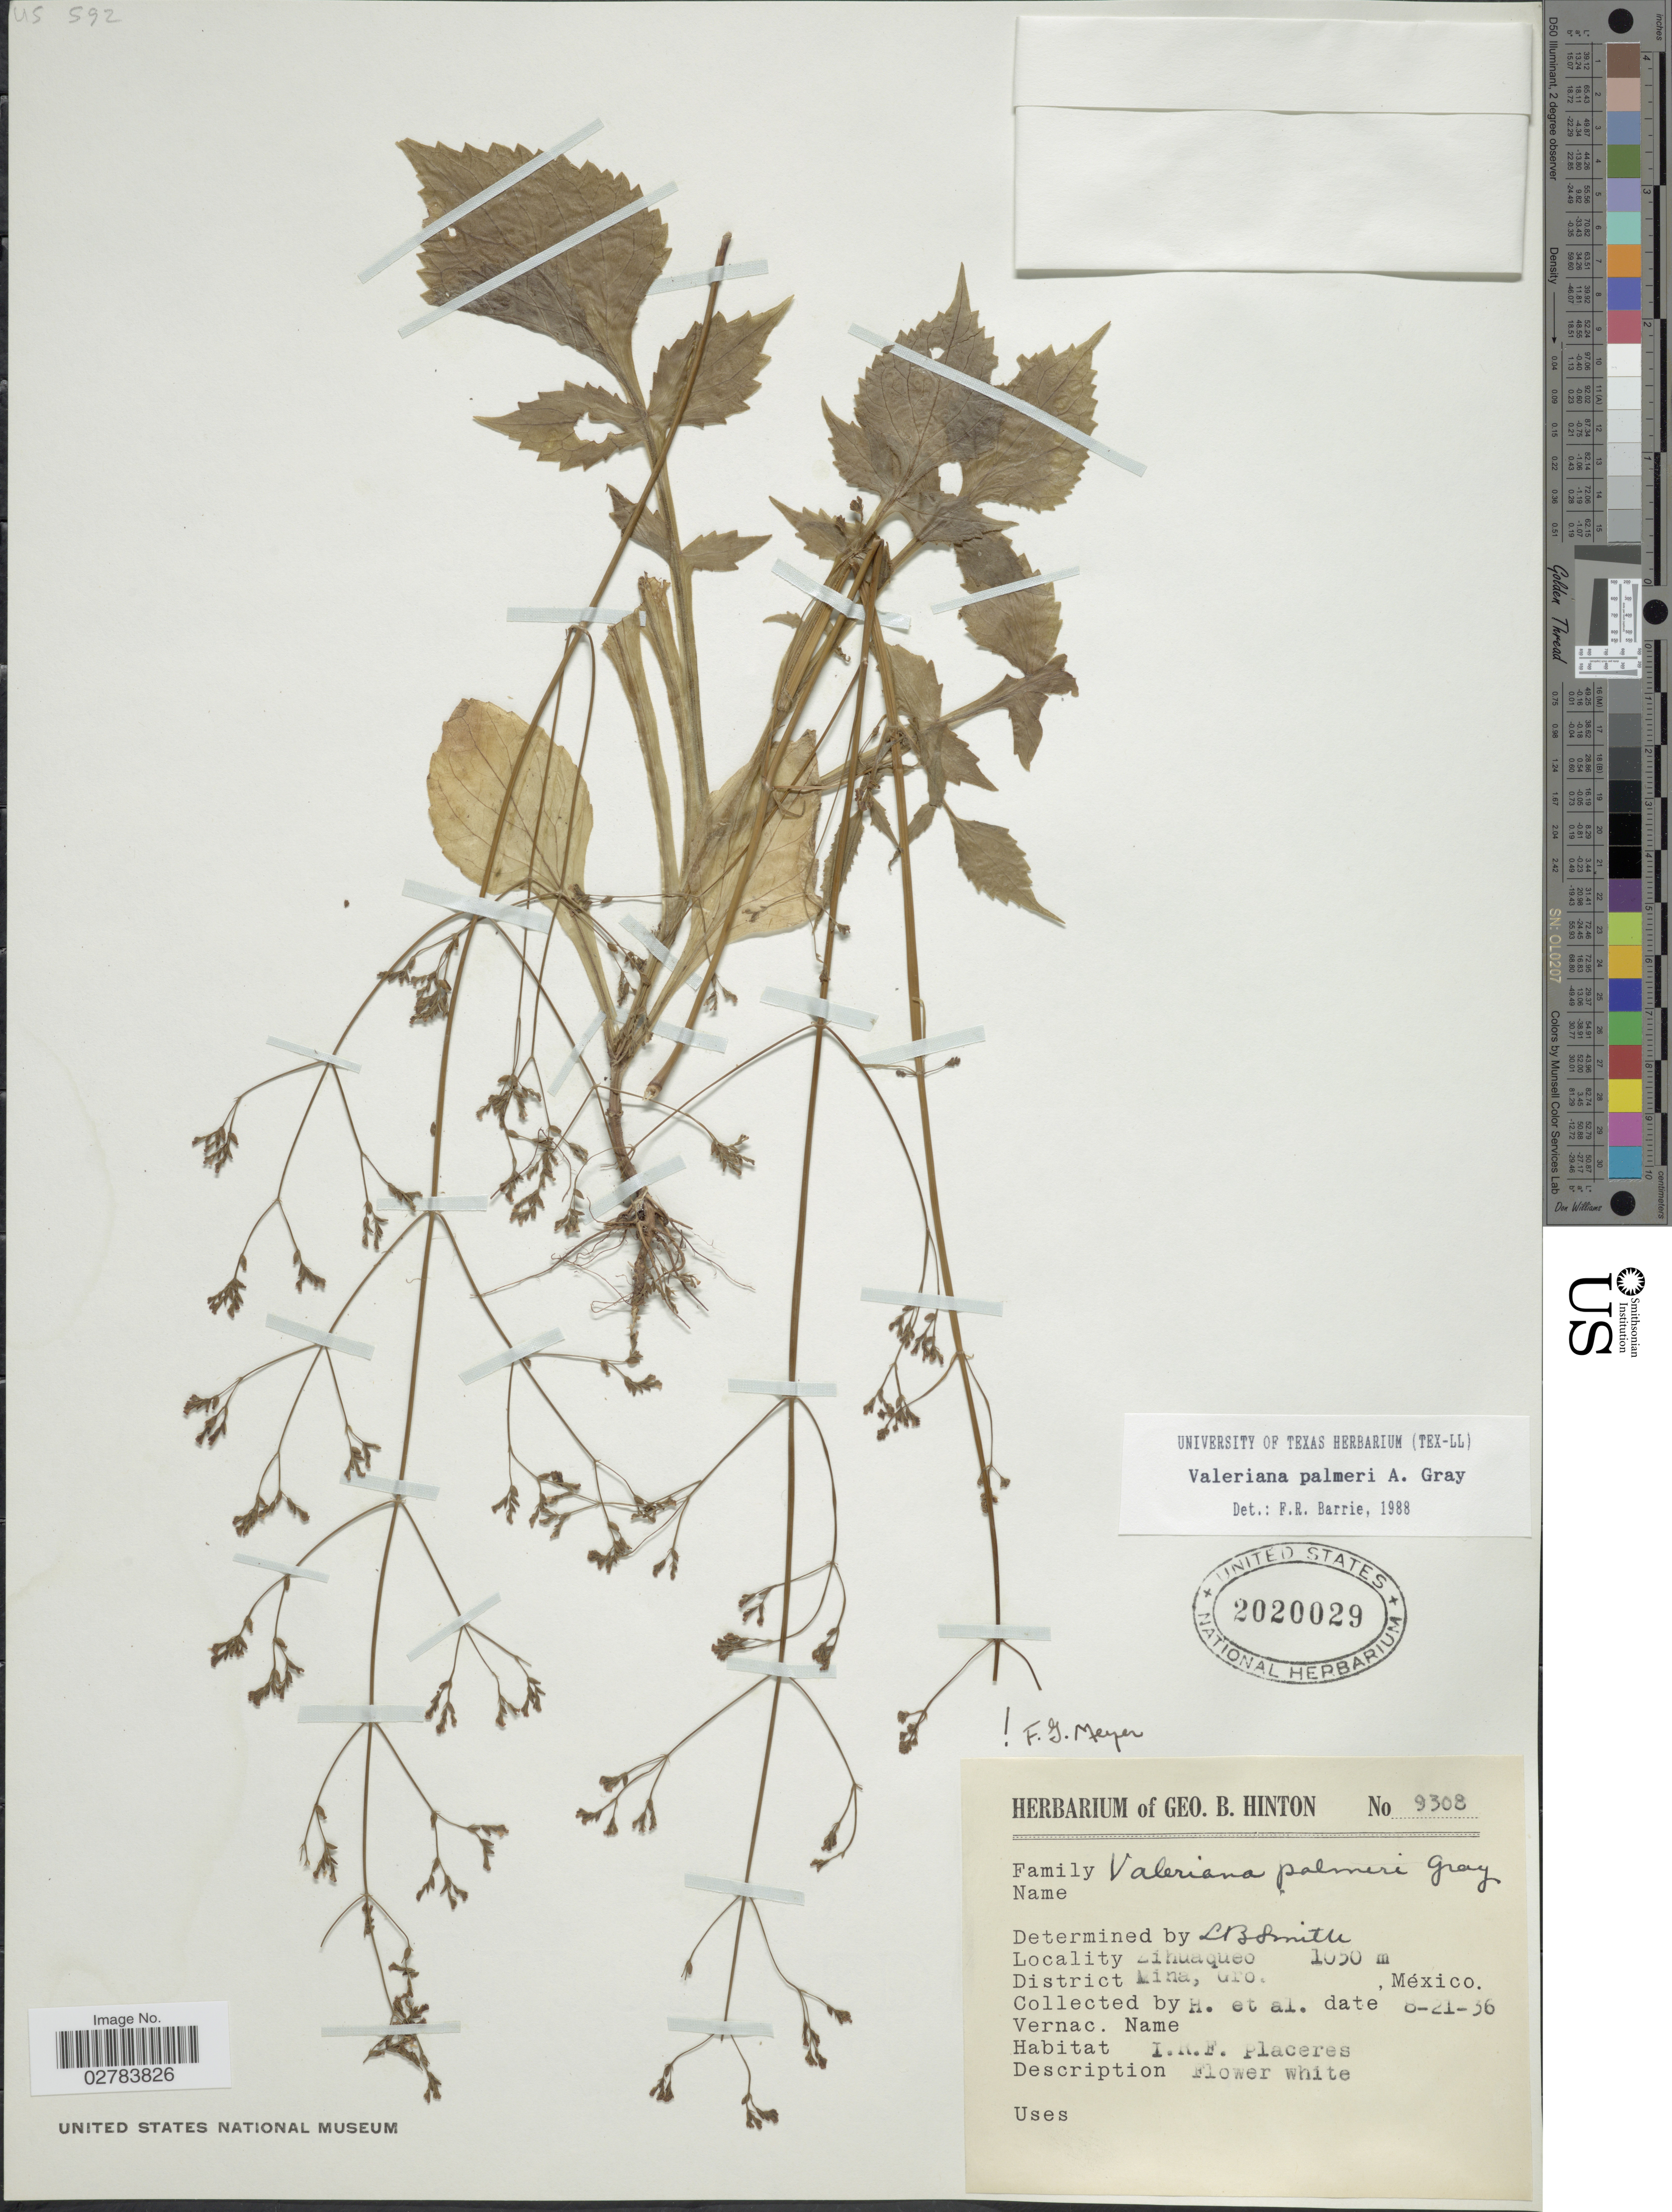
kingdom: Plantae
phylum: Tracheophyta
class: Magnoliopsida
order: Dipsacales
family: Caprifoliaceae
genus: Valeriana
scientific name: Valeriana palmeri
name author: A. Gray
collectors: G. B. Hinton & et al.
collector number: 9308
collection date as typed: Transcribed d/m/y: 21/8/36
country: Mexico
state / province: Guerrero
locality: Zihuaqueo. District Mina.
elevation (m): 1050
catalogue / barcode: US 2020029